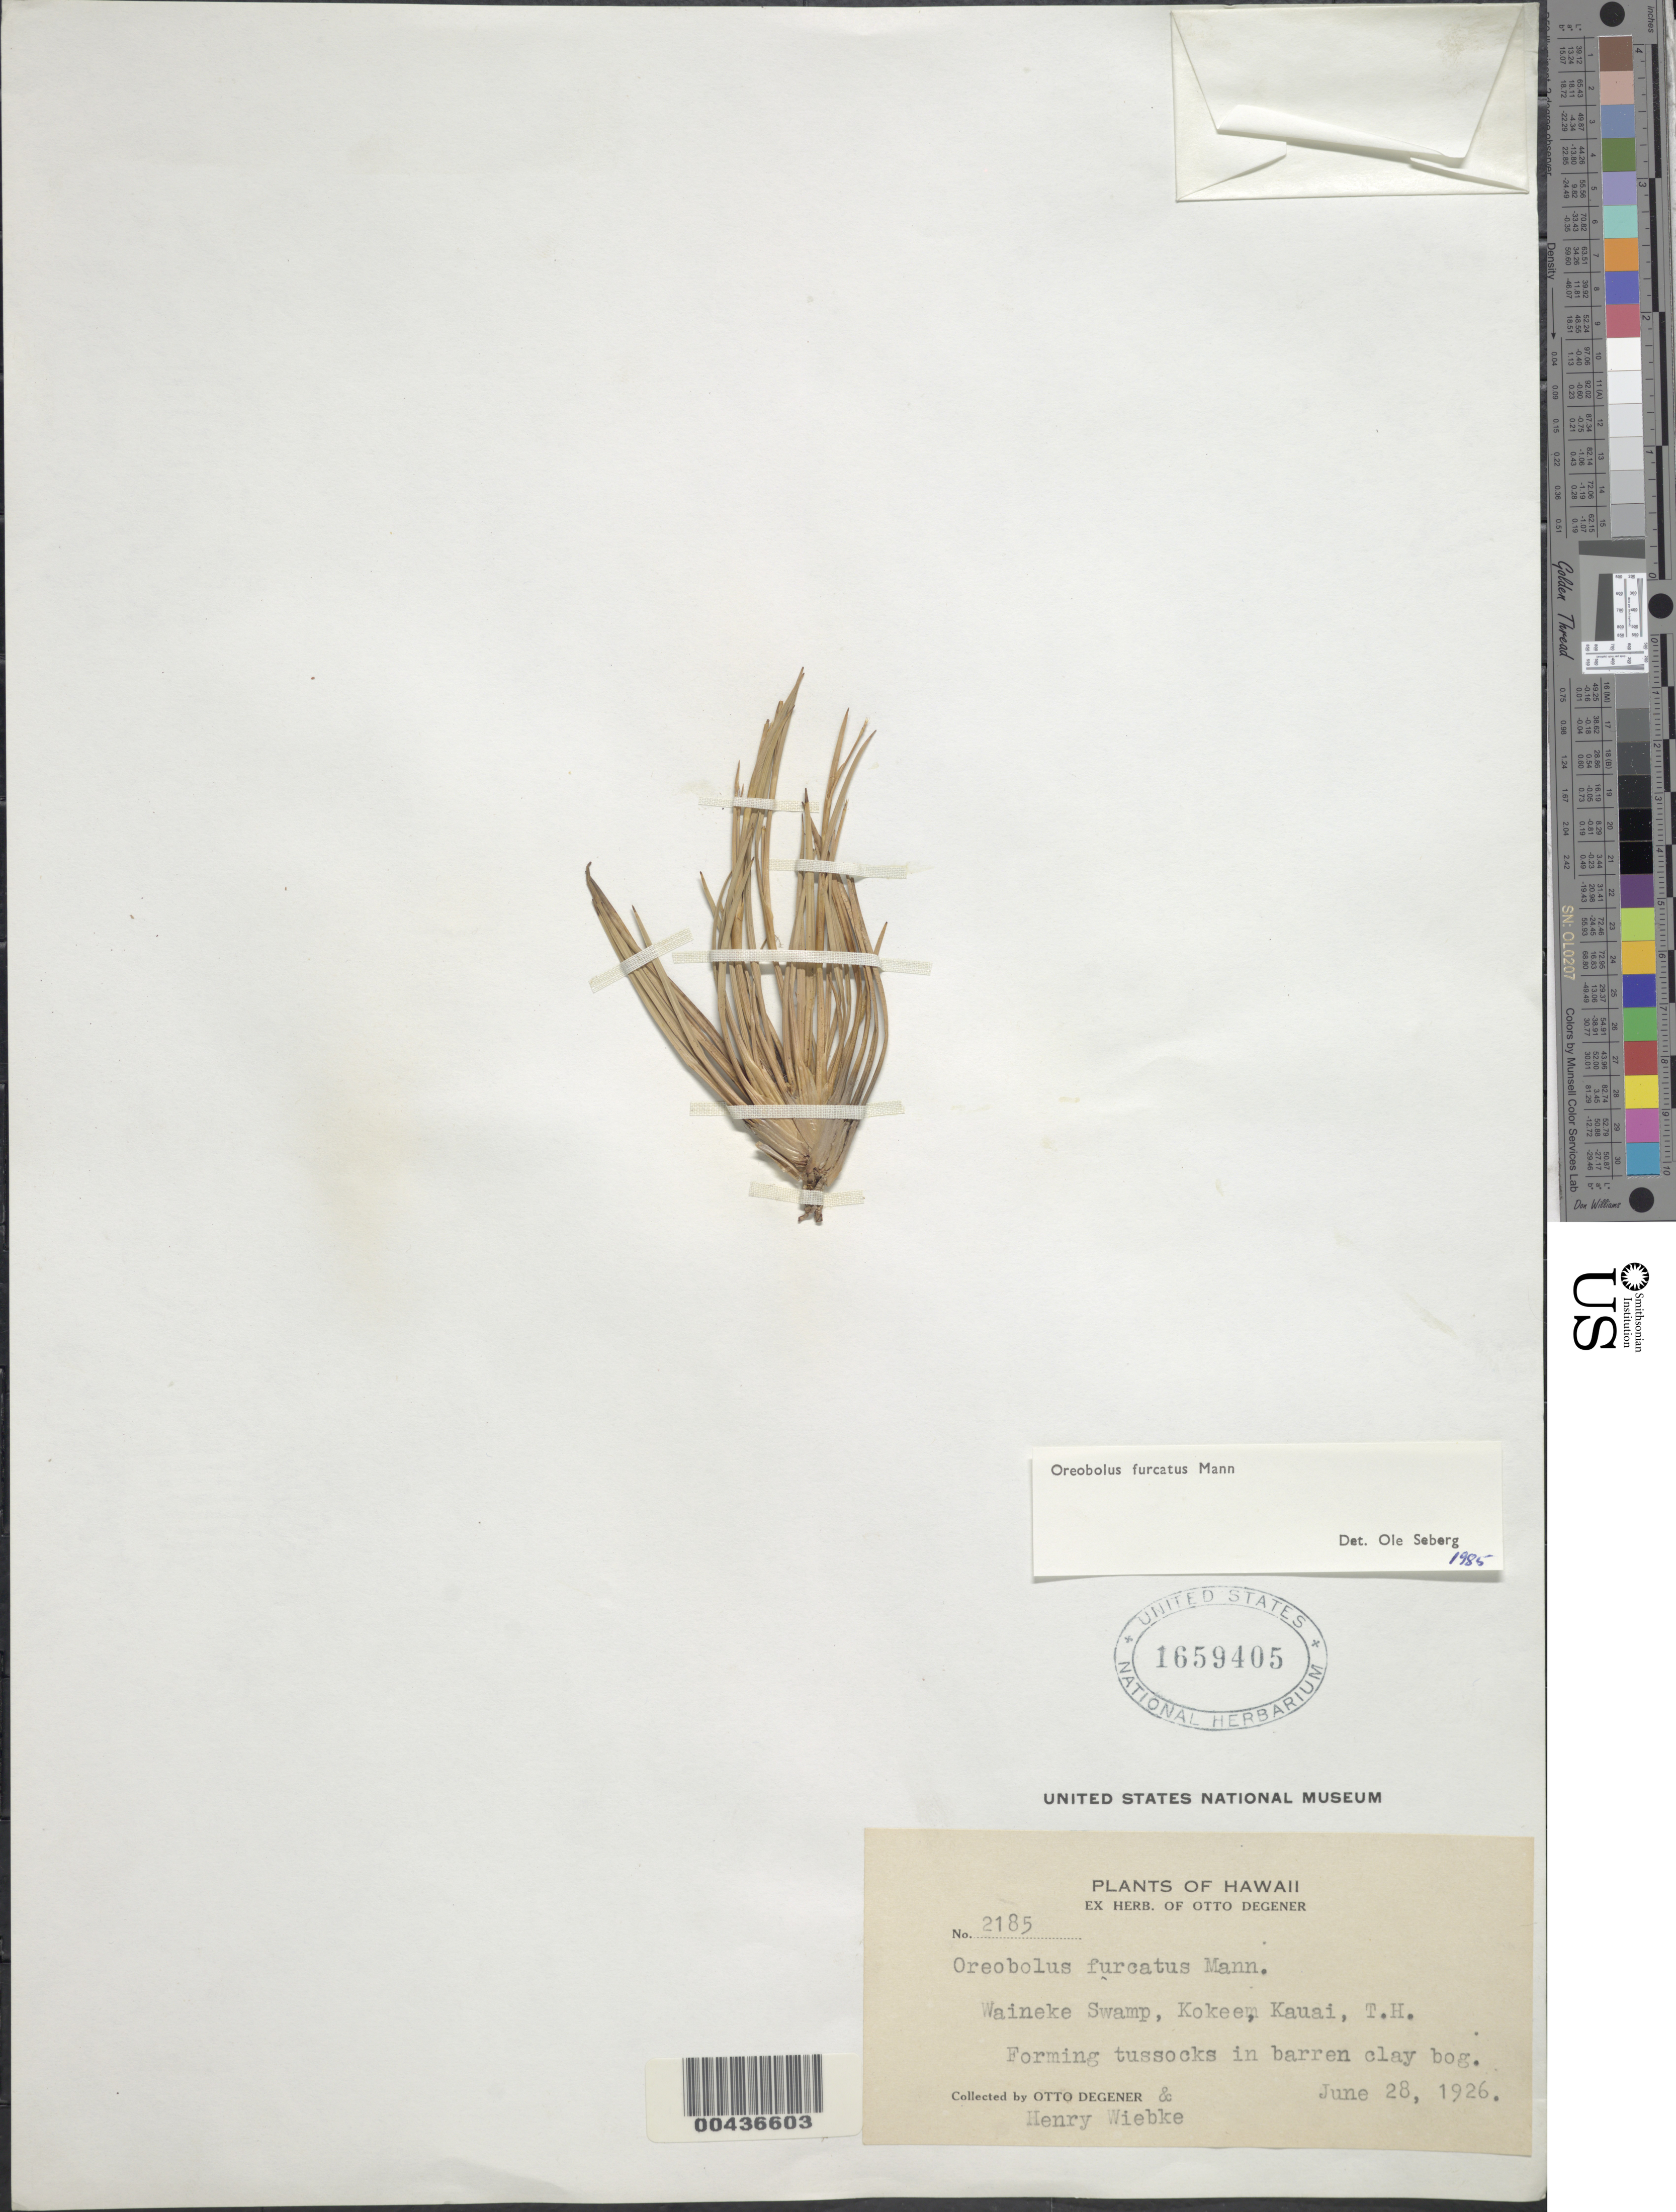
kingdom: Plantae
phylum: Tracheophyta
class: Liliopsida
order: Poales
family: Cyperaceae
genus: Oreobolus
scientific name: Oreobolus furcatus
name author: H. Mann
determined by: Seberg, O.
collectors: O. Degener & H. Wiebke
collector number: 2185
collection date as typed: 28 Jun 1926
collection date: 1926-06-28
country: United States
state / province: Hawaii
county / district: Kauai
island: Kaua'i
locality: Waineke Swamp, Kokee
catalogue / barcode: US 1659405